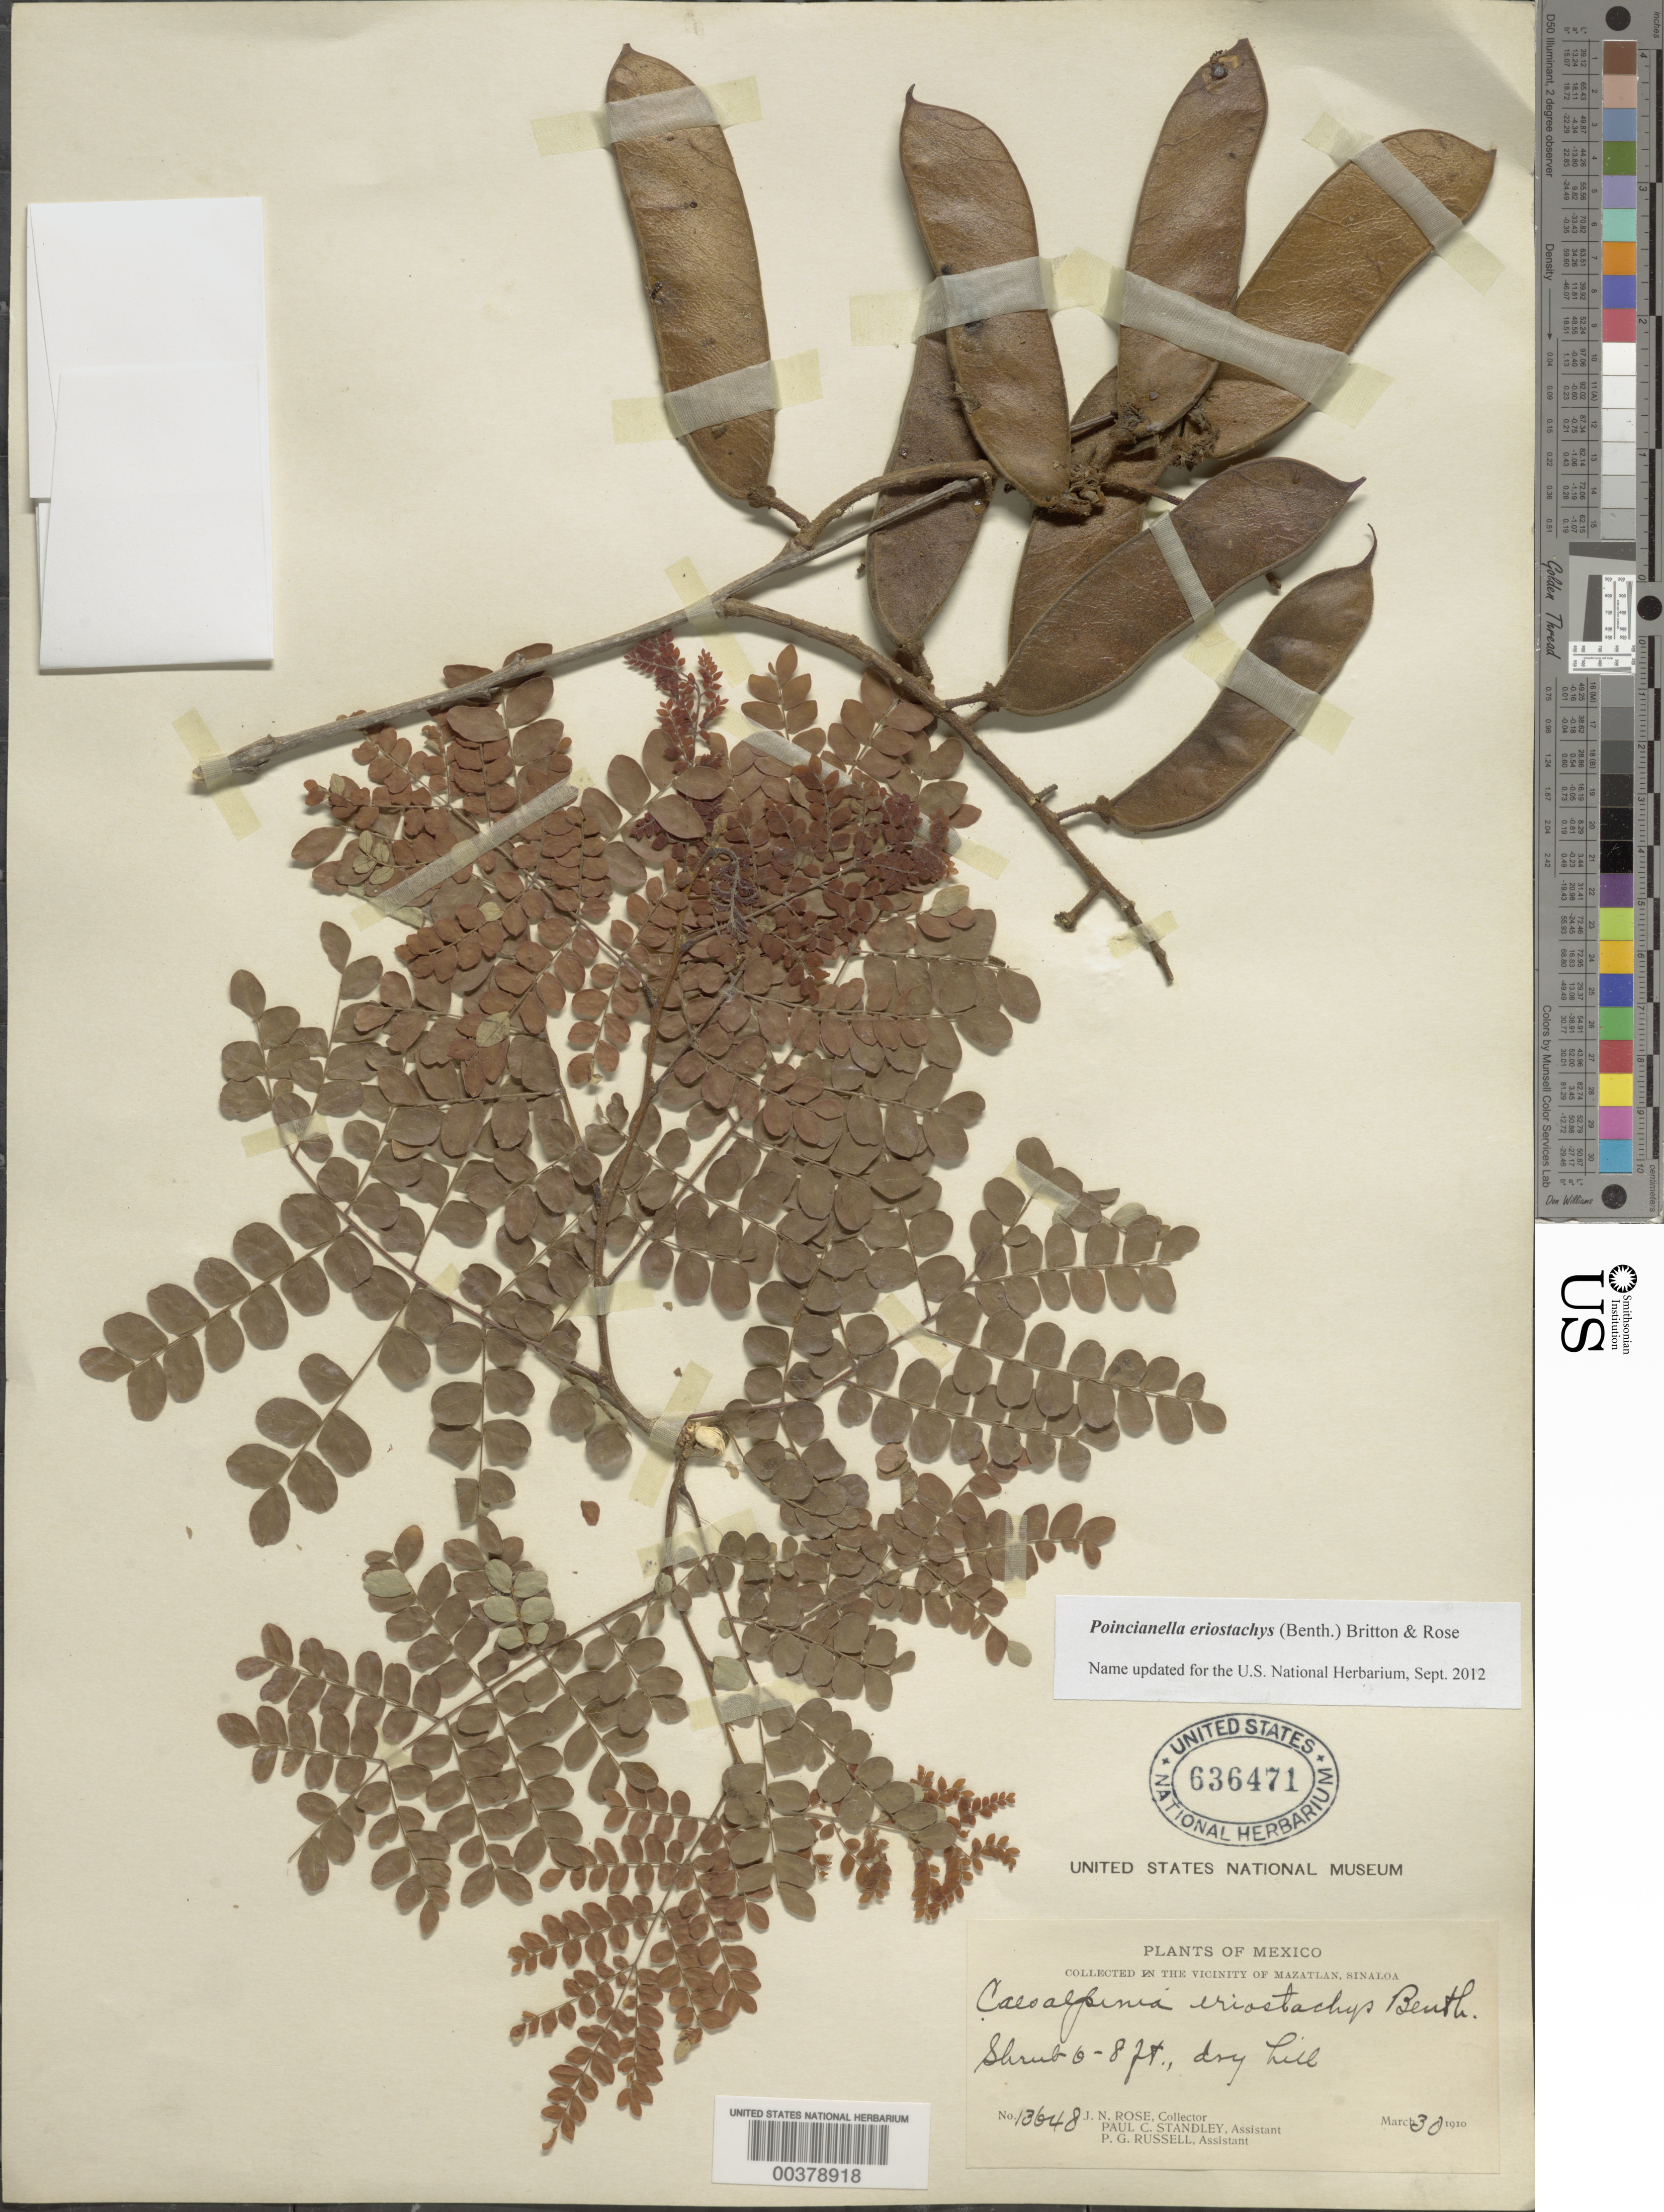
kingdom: Plantae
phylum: Tracheophyta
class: Magnoliopsida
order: Fabales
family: Fabaceae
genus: Cenostigma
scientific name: Cenostigma eriostachys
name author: (Benth.) Gagnon & G.P. Lewis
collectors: J. N. Rose, P. C. Standley & P. G. Russell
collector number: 13648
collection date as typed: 30 Mar 1910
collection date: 1910-03-30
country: Mexico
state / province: Sinaloa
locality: Vicinity of Mazatlan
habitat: Dry hill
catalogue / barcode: US 636471